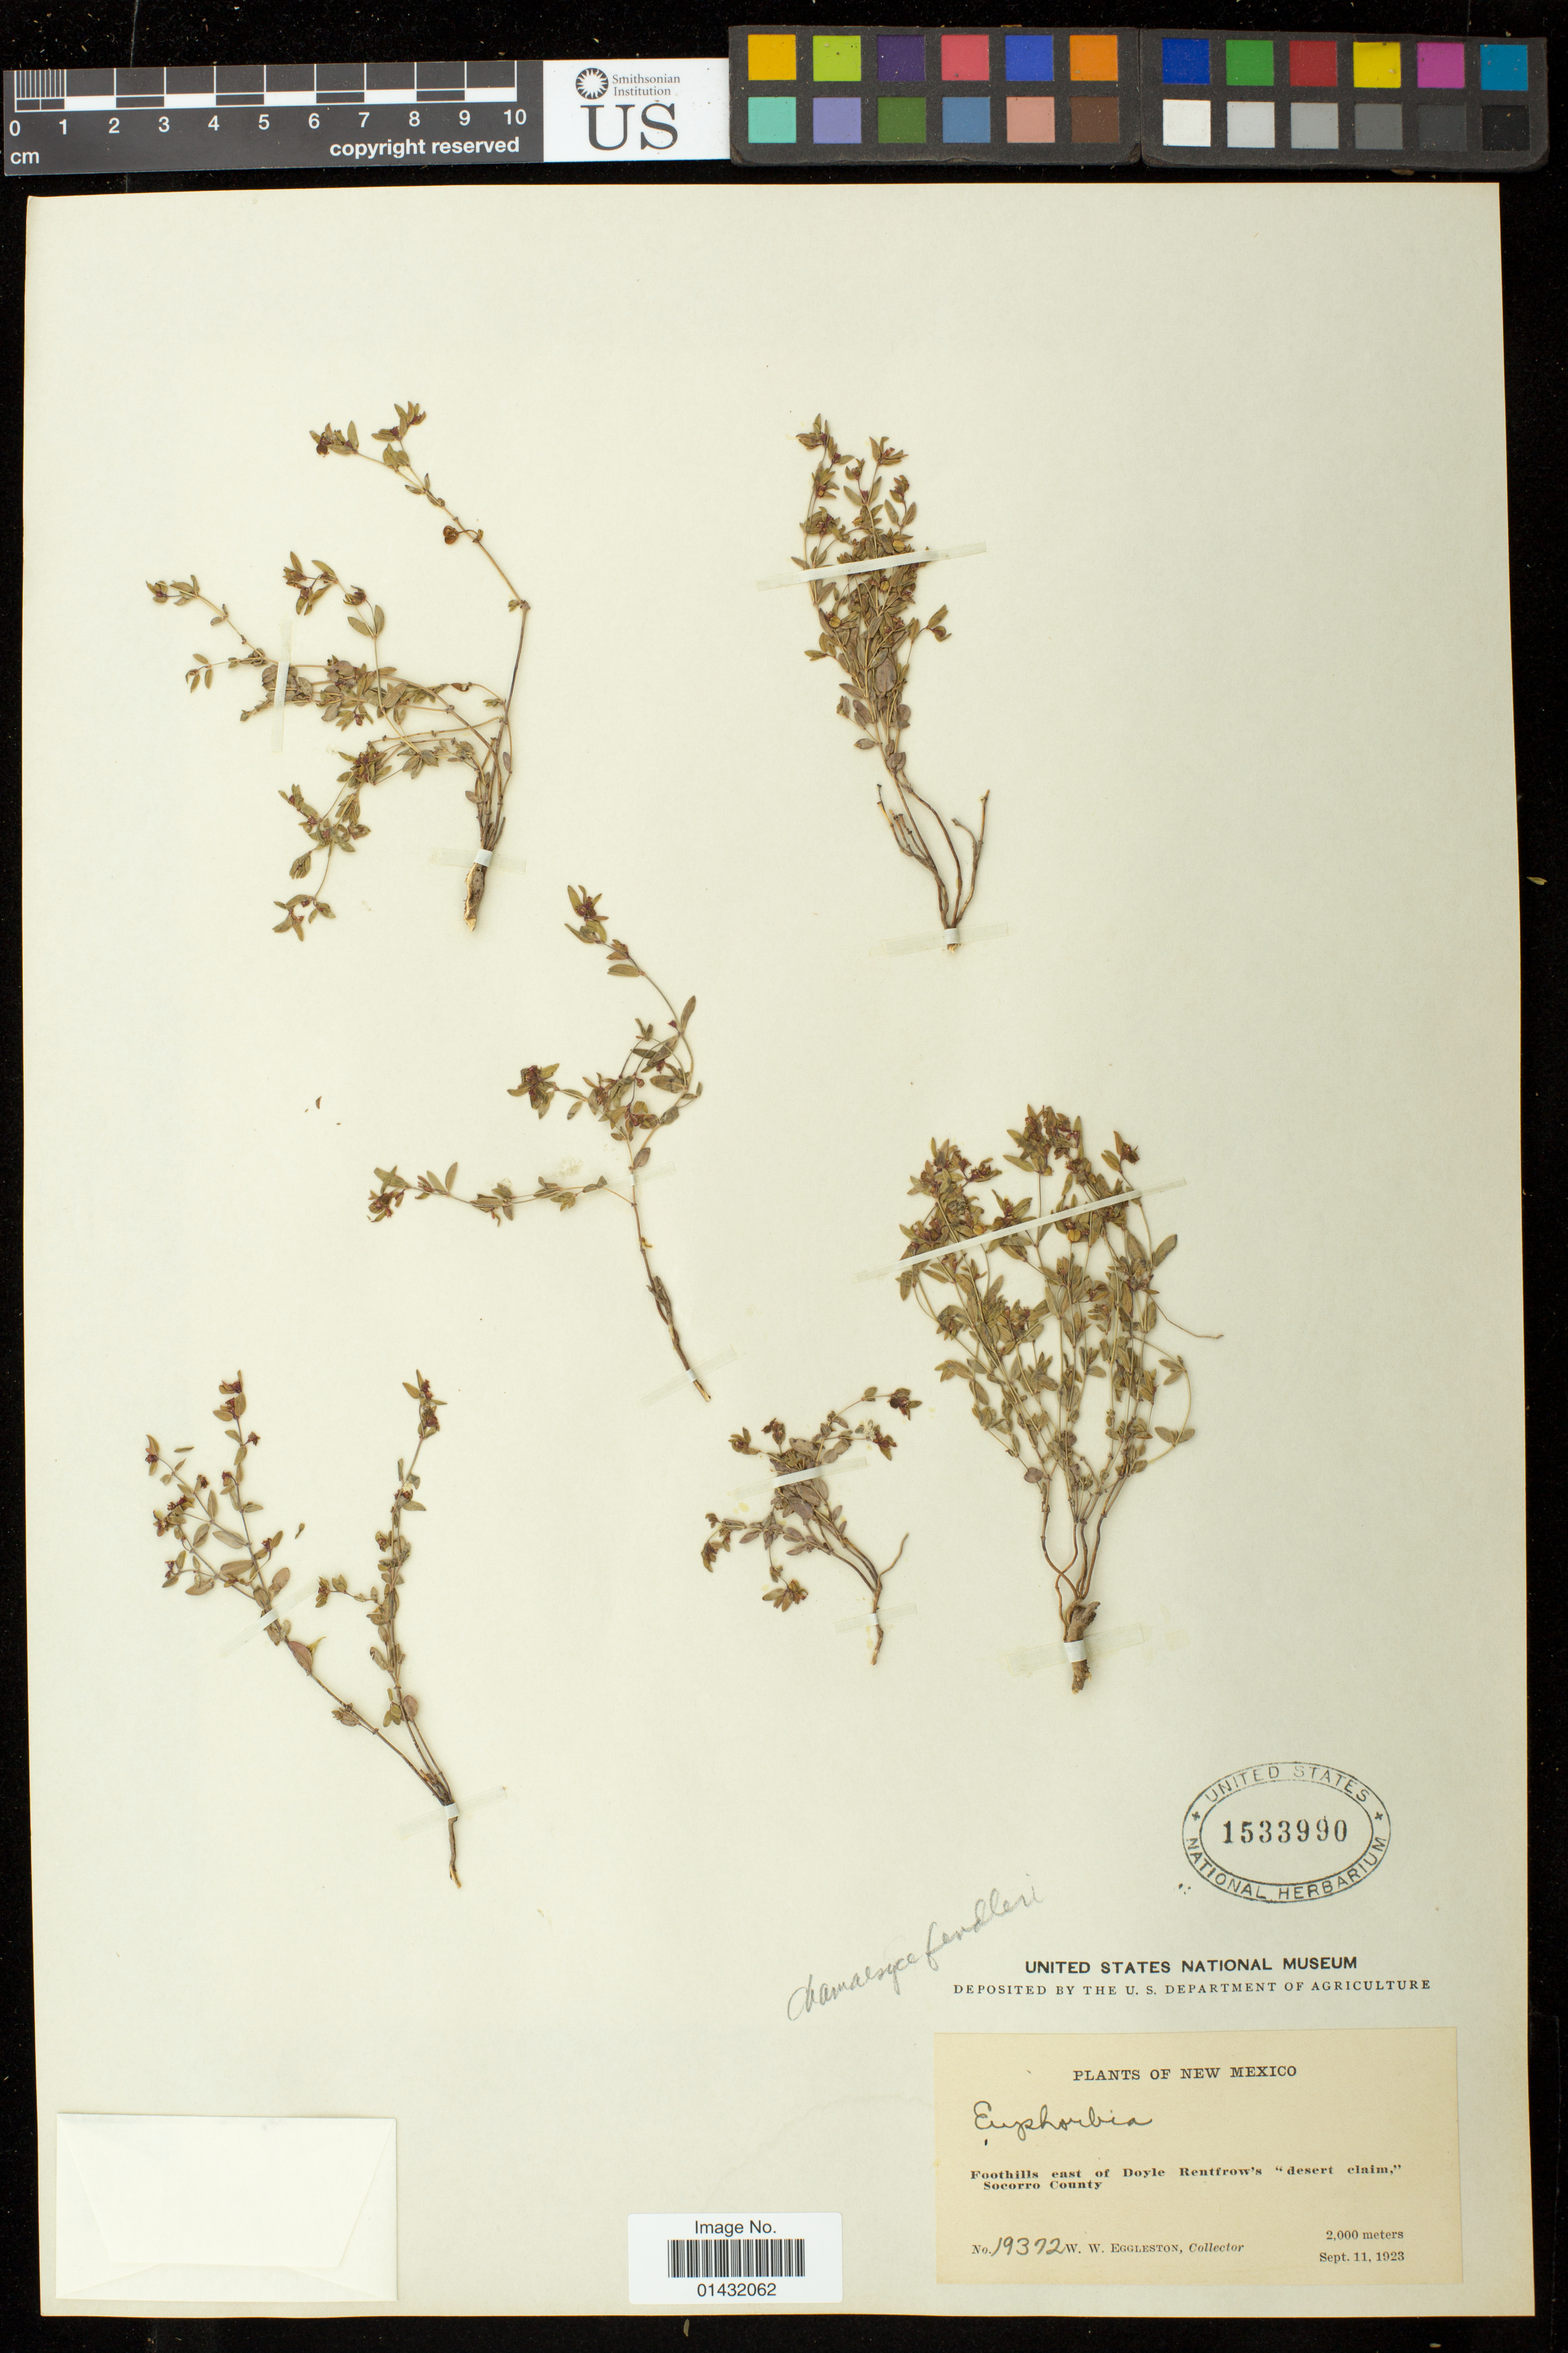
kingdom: Plantae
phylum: Tracheophyta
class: Magnoliopsida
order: Malpighiales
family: Euphorbiaceae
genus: Euphorbia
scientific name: Euphorbia chaetocalyx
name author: Tidestr.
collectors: W. W. Eggleston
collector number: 19372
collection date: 1923-09-11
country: United States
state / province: New Mexico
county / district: Socorro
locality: Foothills east of Doyle Rentfrow's "desert claim"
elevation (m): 2000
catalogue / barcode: US 1533990